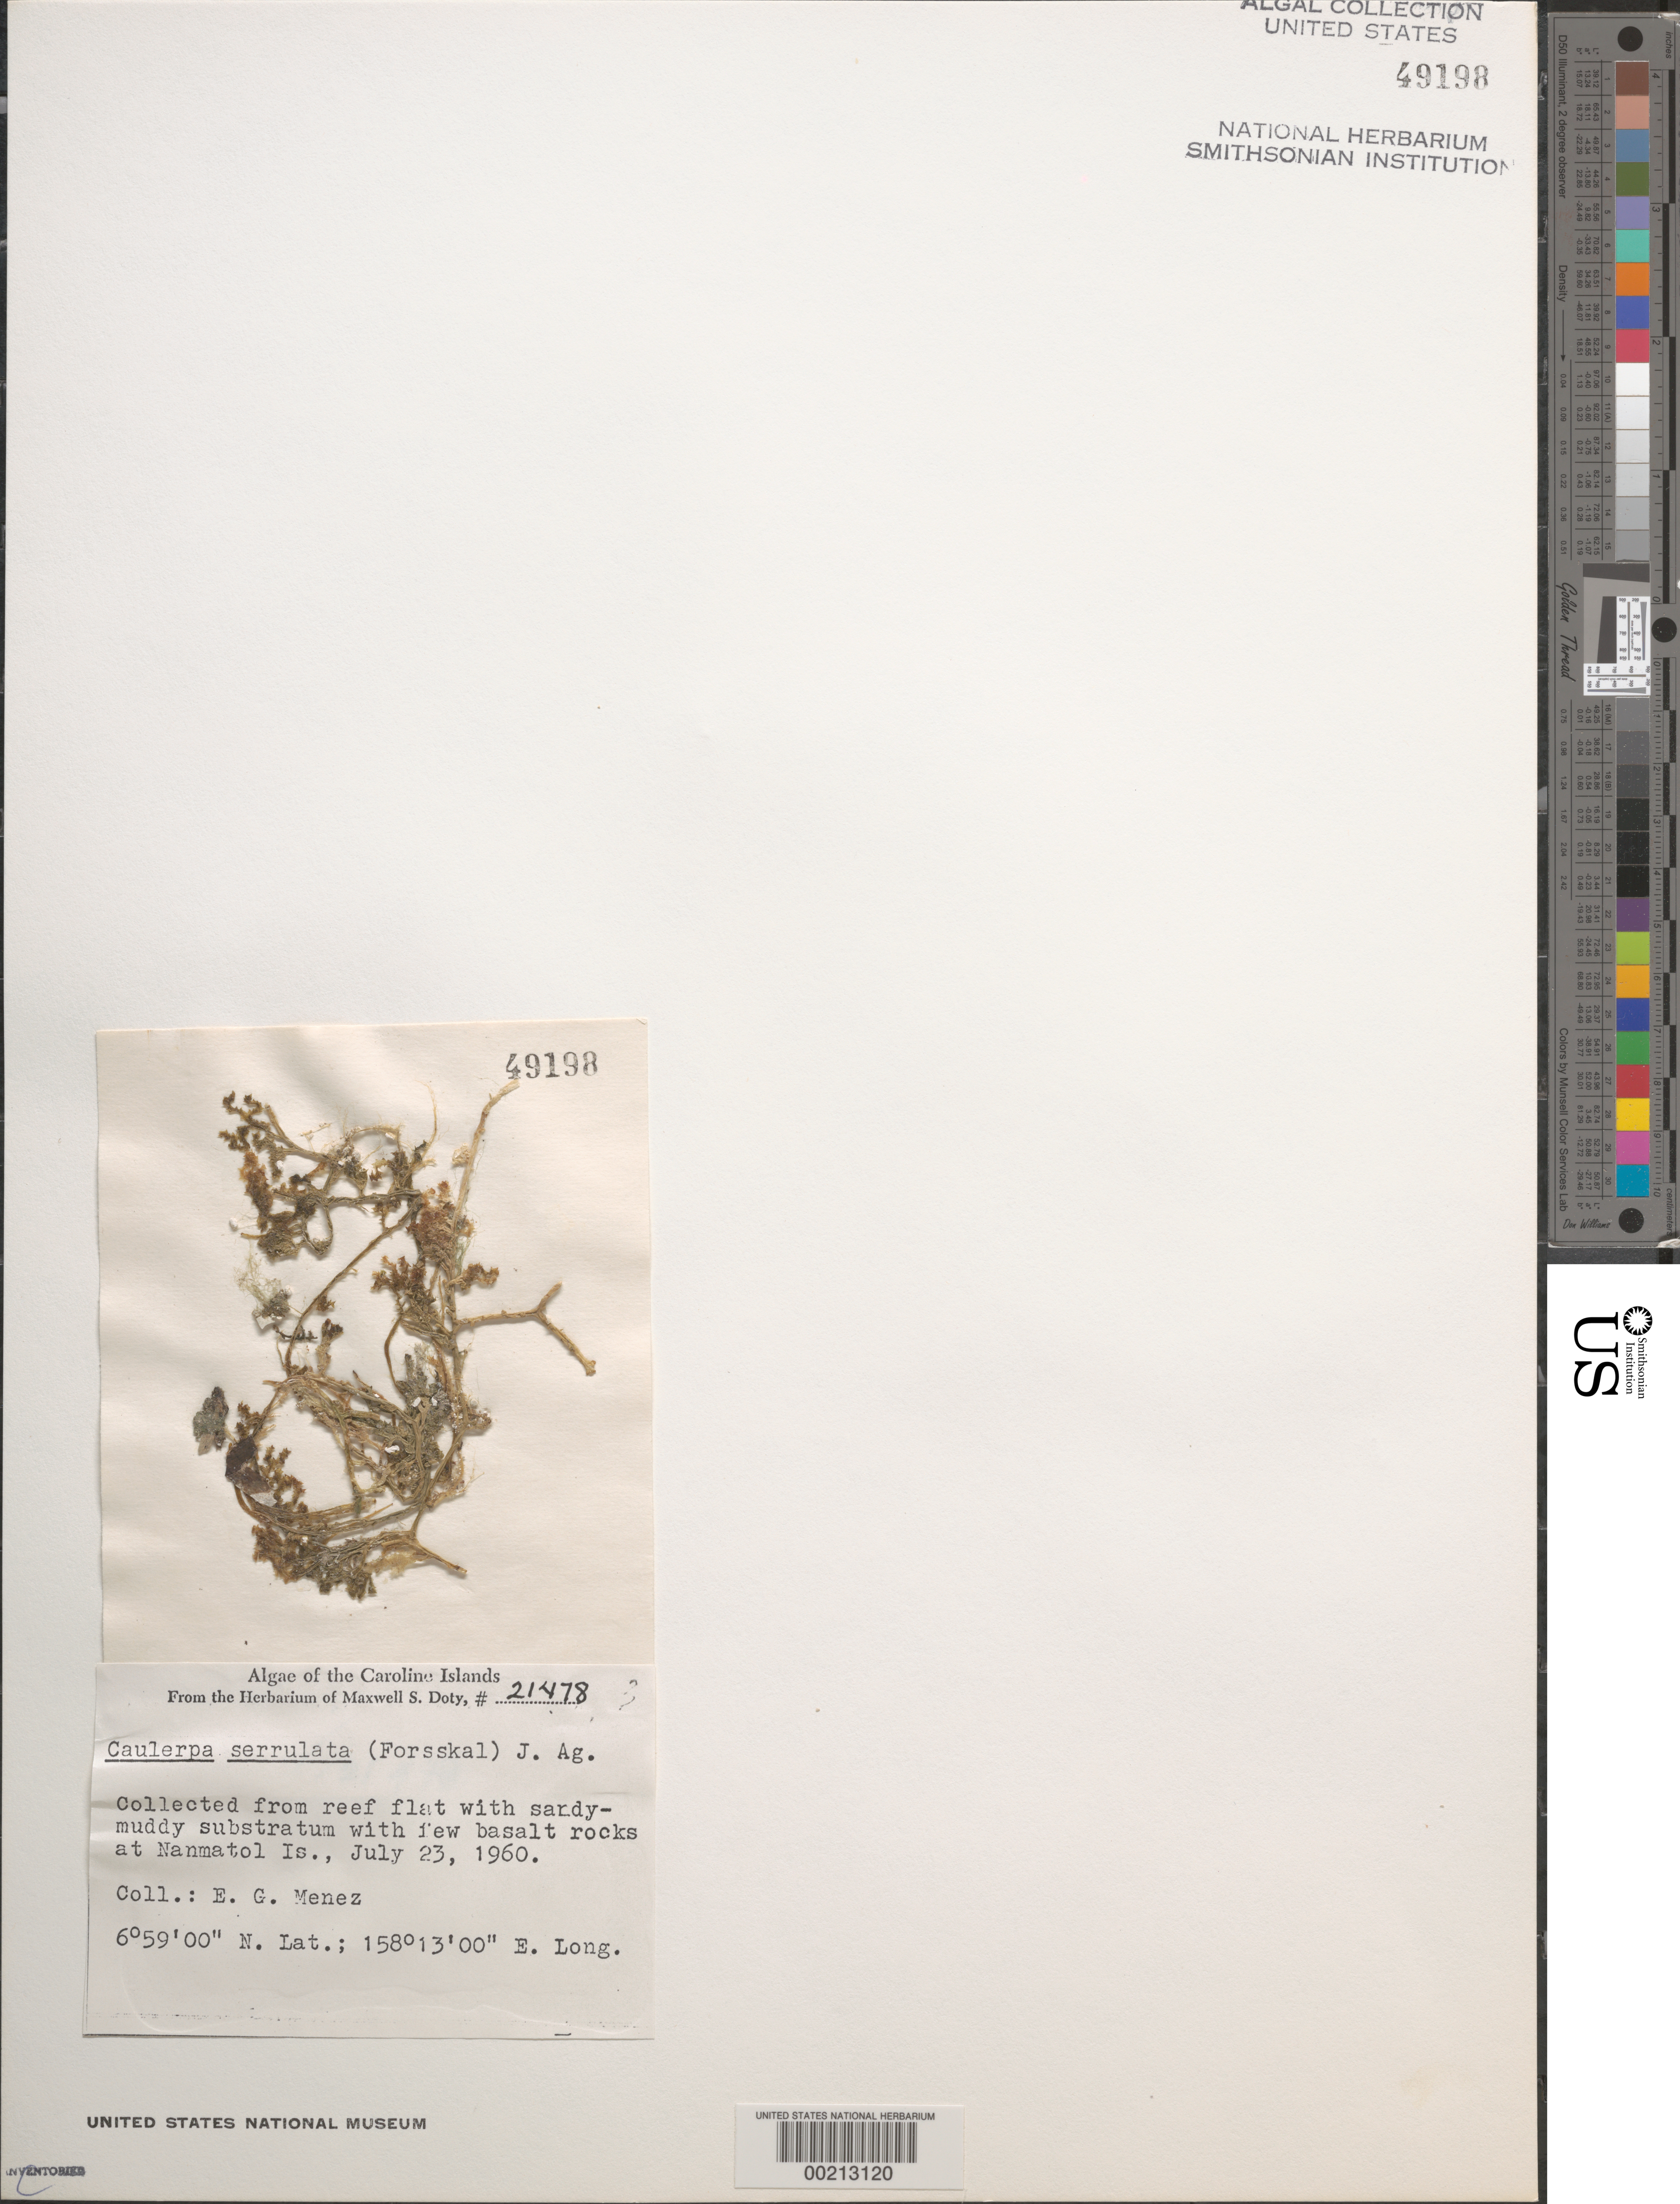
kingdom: Plantae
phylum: Chlorophyta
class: Ulvophyceae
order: Bryopsidales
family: Caulerpaceae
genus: Caulerpa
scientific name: Caulerpa serrulata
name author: (Forssk.) J. Agardh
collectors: Meñez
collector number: MSD 21478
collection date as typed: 23 Jul 1960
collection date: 1960-07-23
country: Micronesia, Federated States of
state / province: Pohnpei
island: Nanmatol Atoll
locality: Islands off E coast of Pohnpei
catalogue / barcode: US 49198